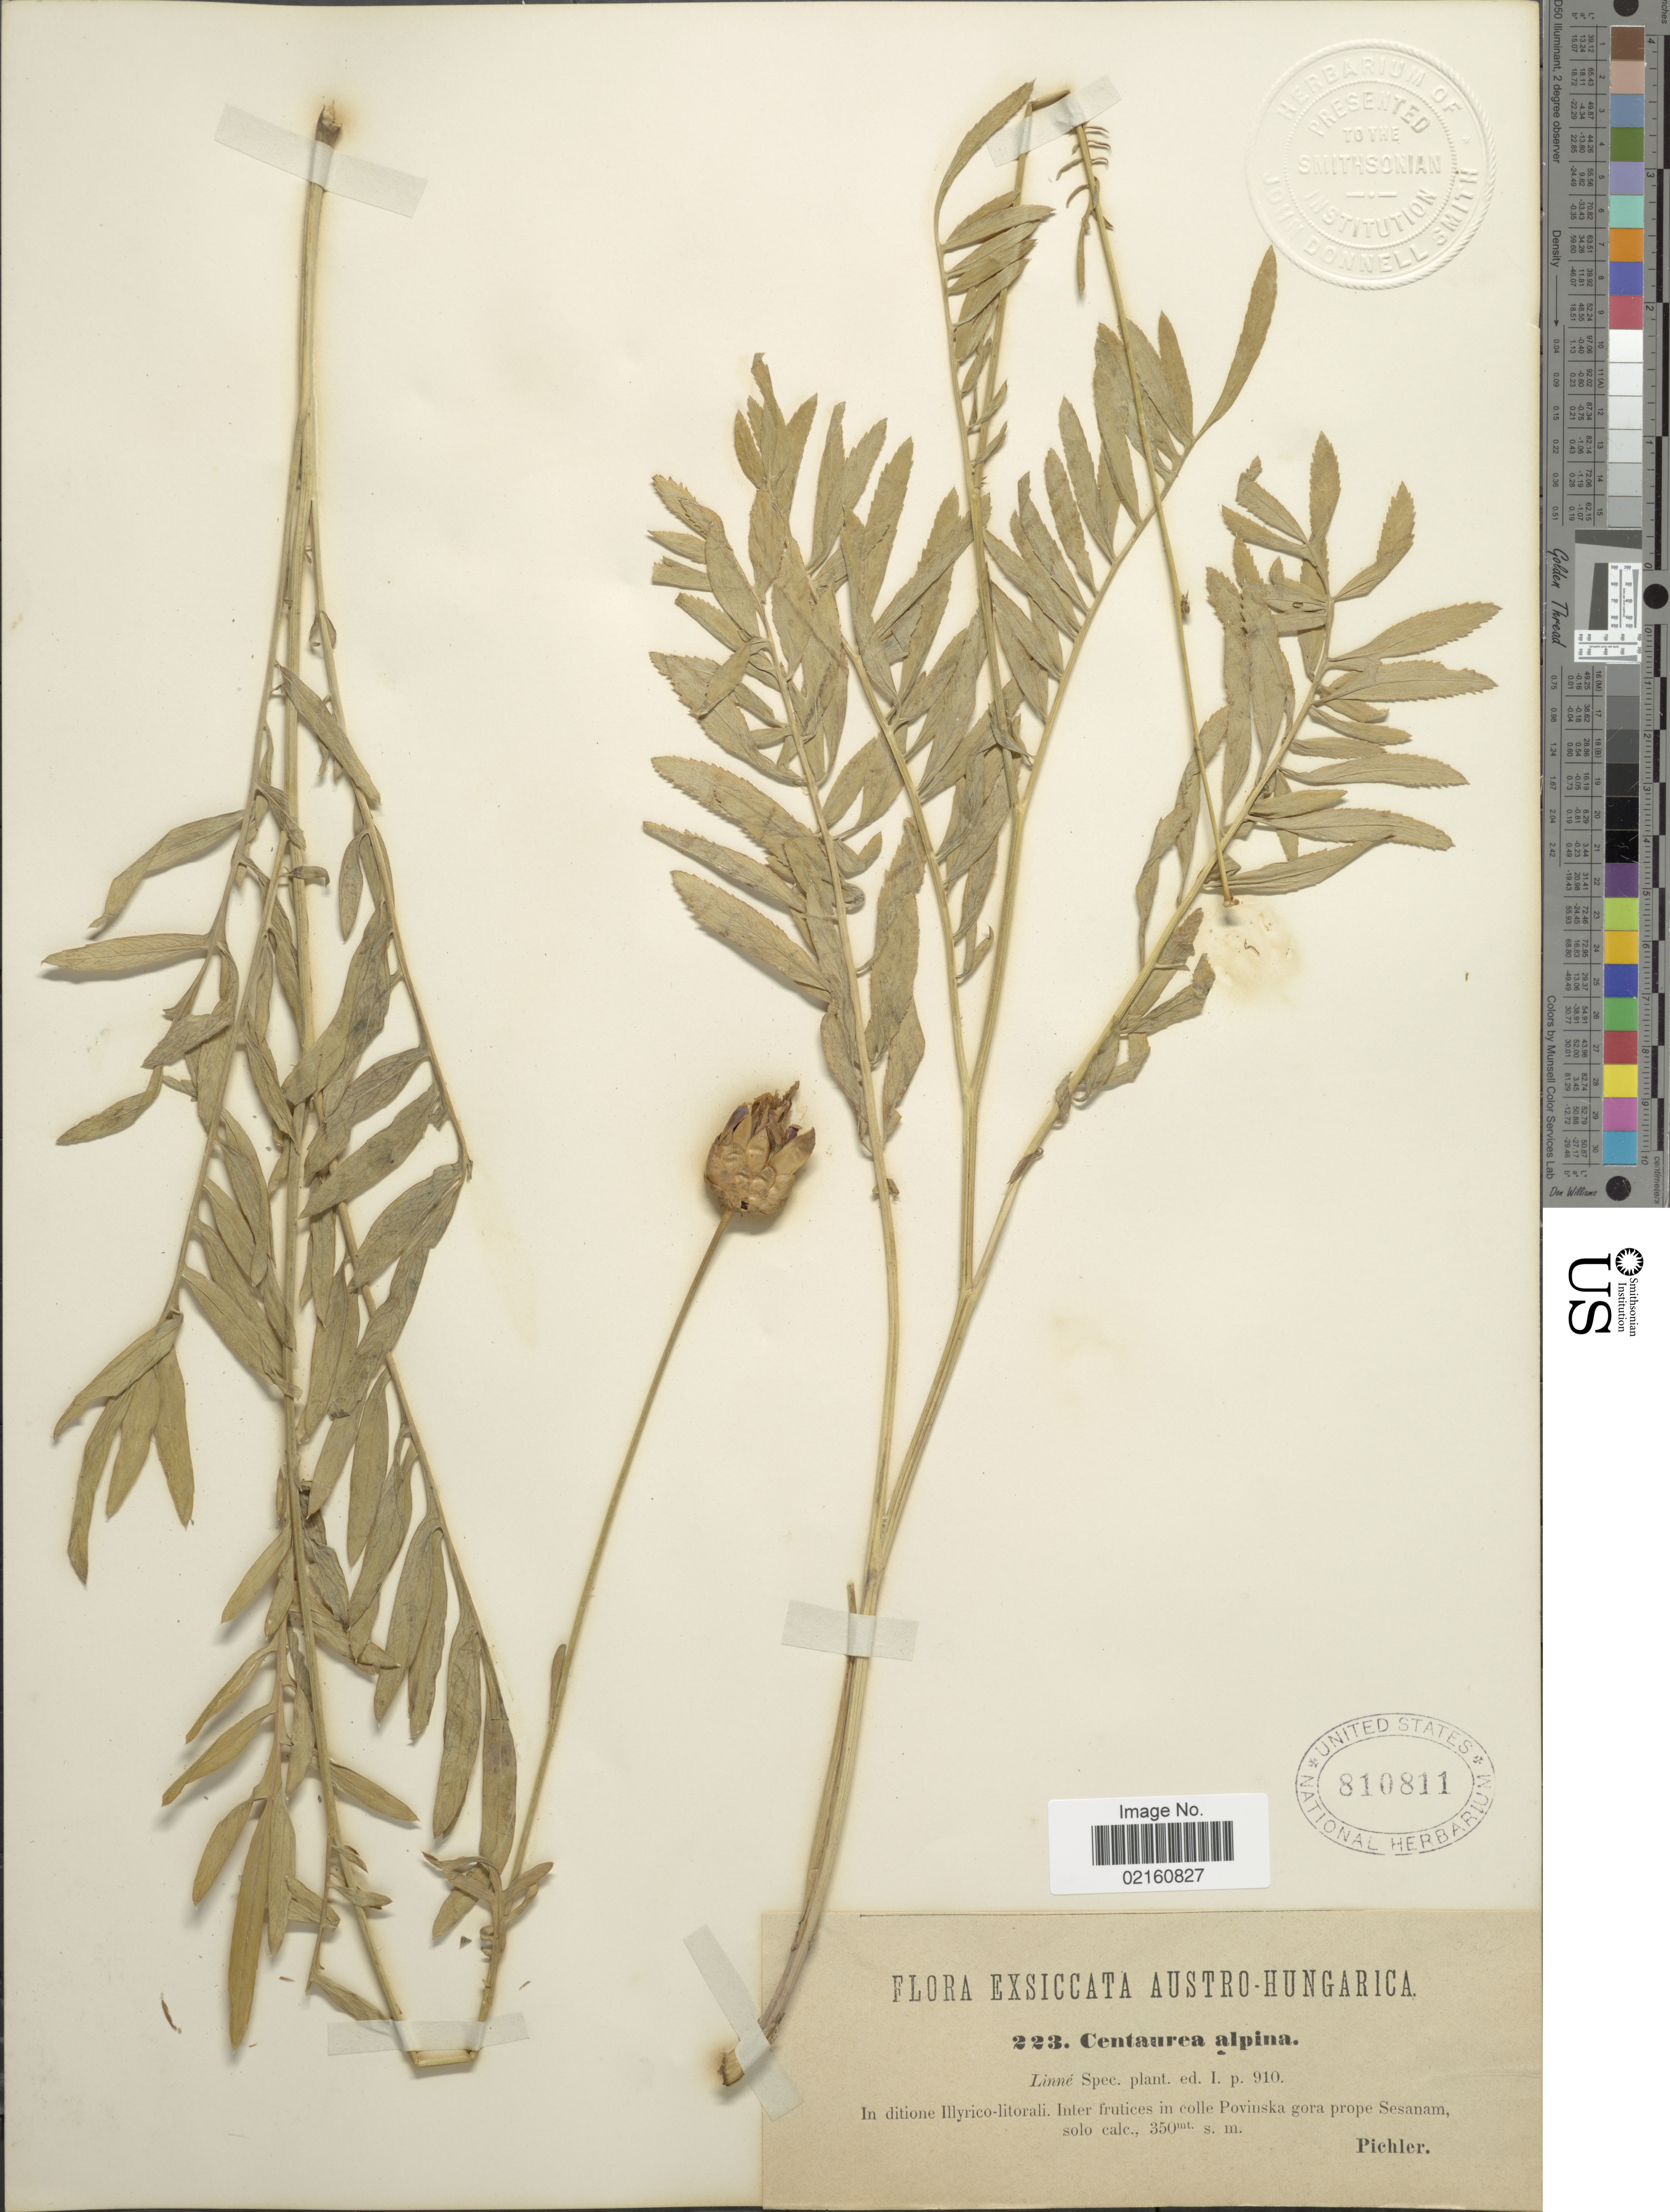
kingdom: Plantae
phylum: Tracheophyta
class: Magnoliopsida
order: Asterales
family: Asteraceae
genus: Rhaponticoides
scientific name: Rhaponticoides alpina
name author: (L.) M.V.Agab. & Greuter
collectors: Pichler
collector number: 223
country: Slovenia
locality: Austro-Hungarica, colle Povinska gora prope Sesanam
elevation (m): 350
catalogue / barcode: US 810811